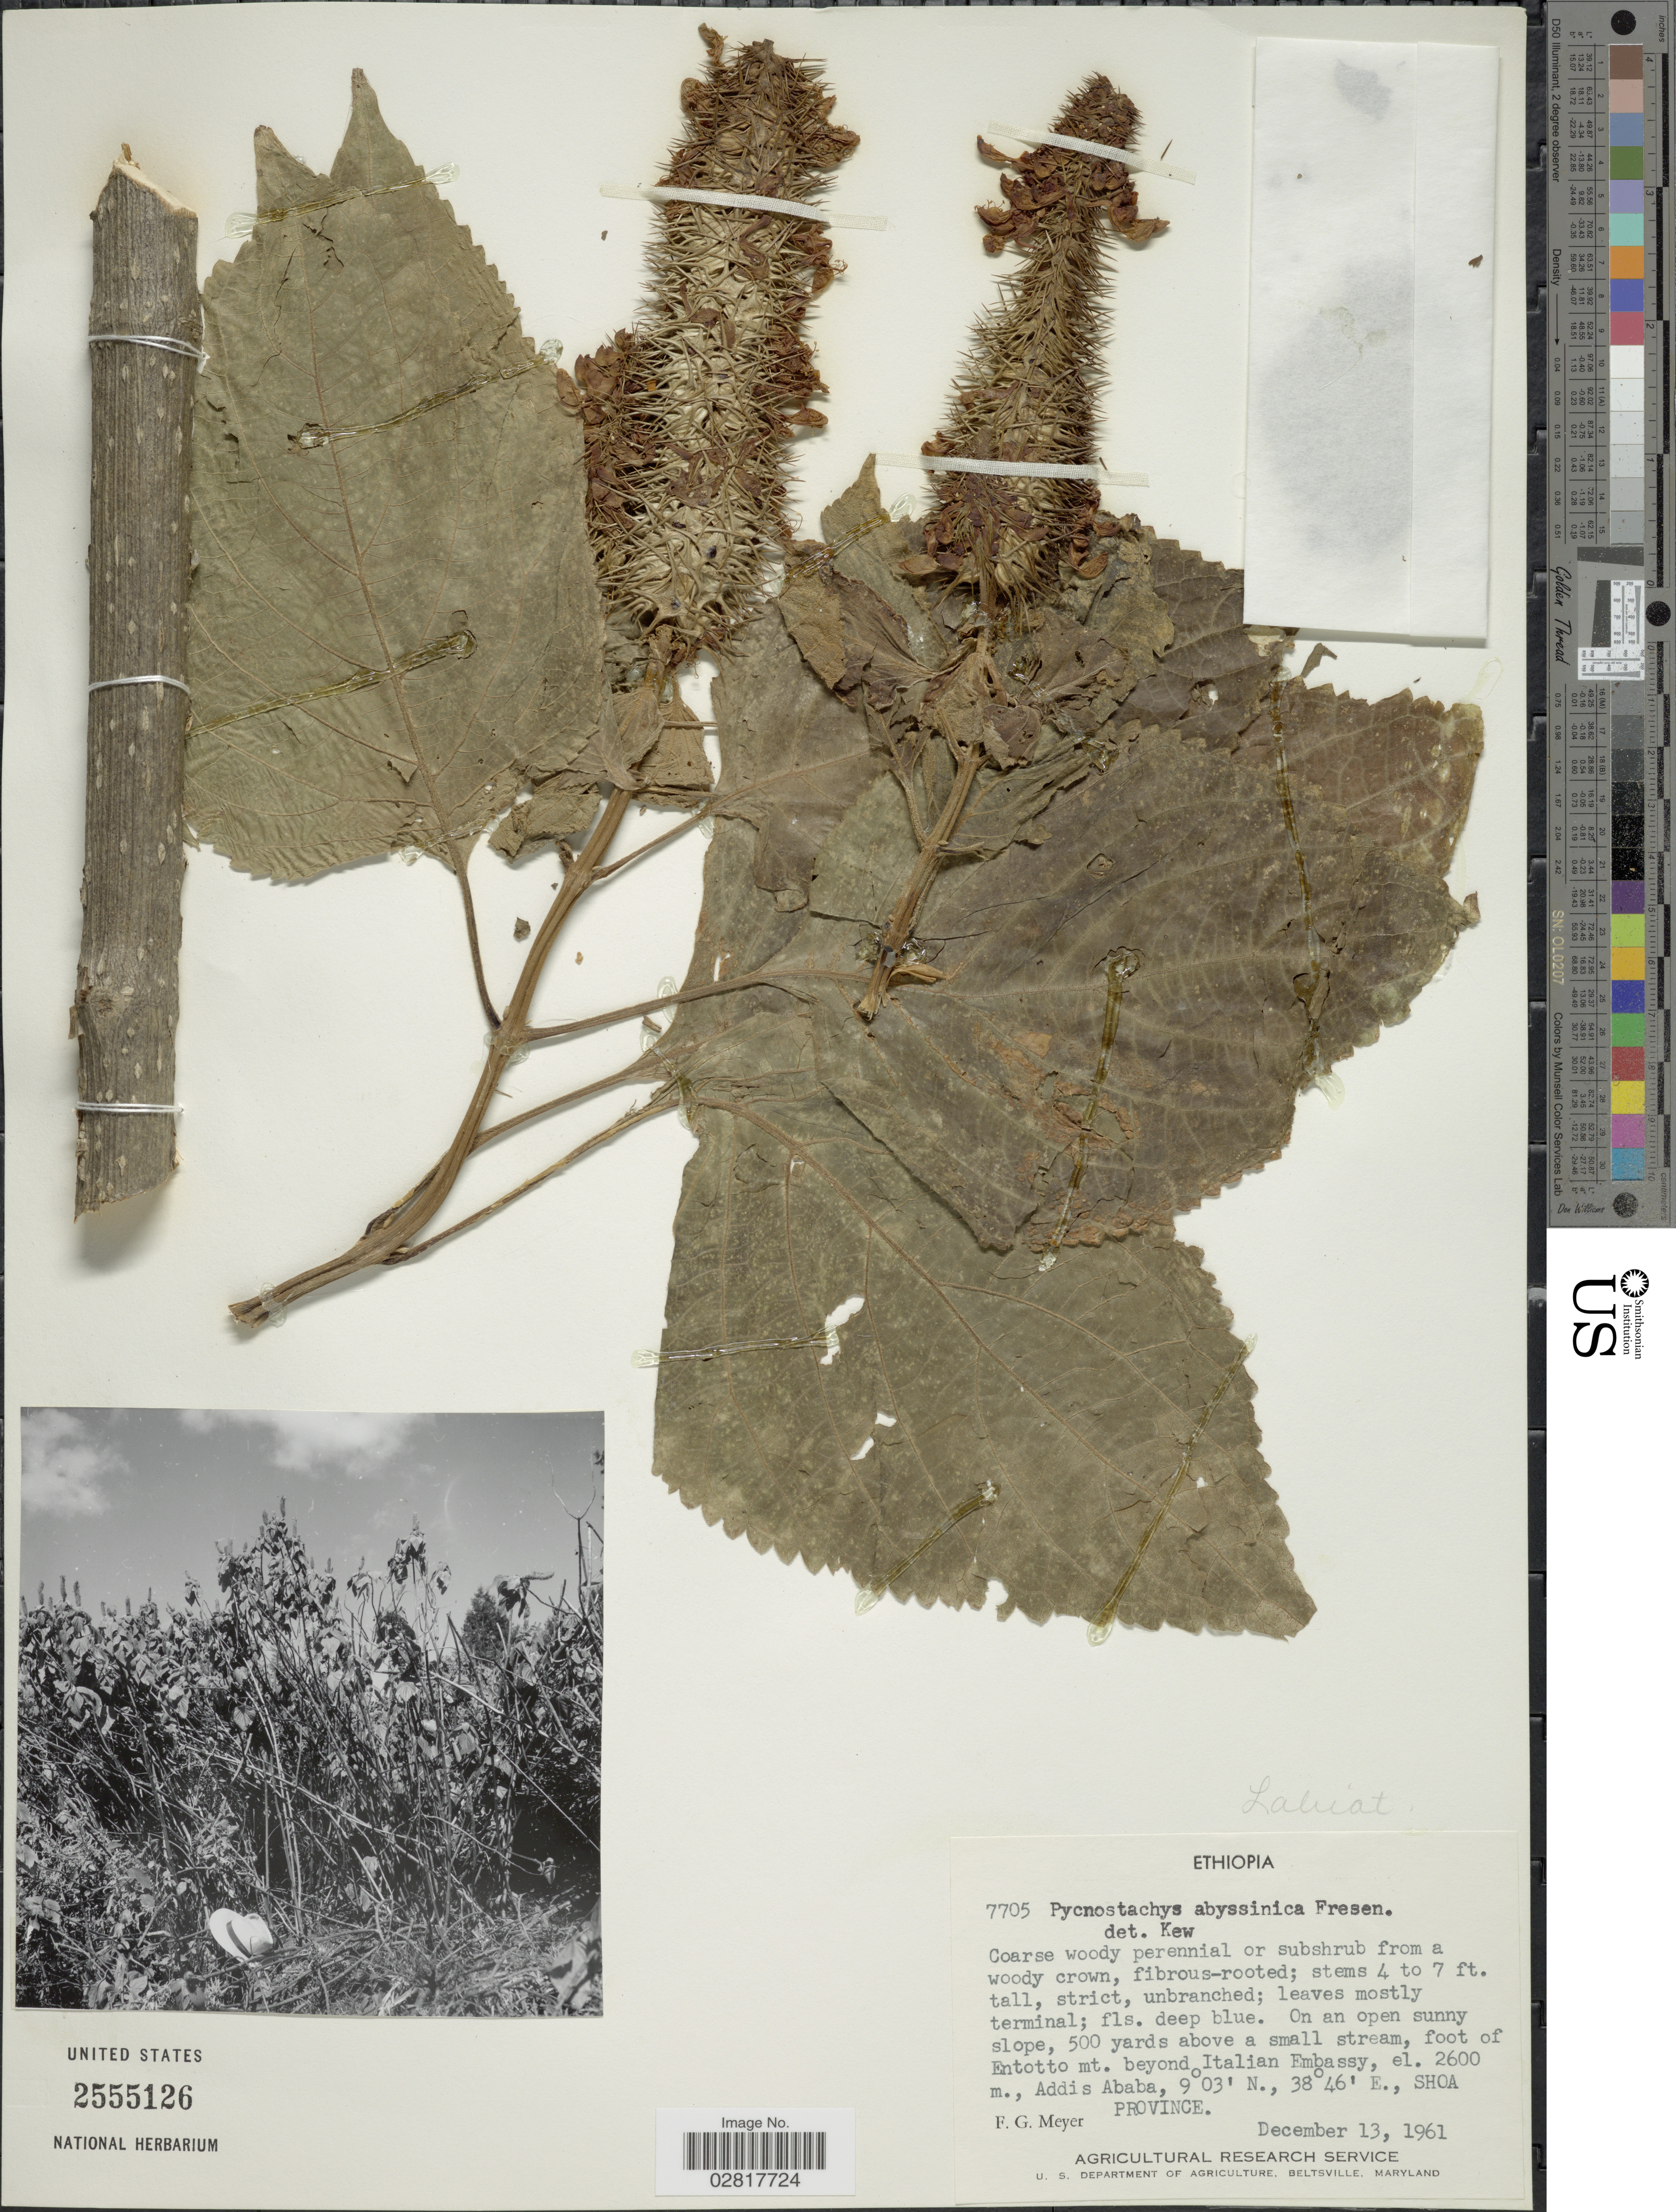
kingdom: Plantae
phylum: Tracheophyta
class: Magnoliopsida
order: Lamiales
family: Lamiaceae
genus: Pycnostachys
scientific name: Pycnostachys abyssinica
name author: Fresen.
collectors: F. G. Meyer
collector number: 7705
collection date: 1961-12-13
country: Ethiopia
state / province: Addis Ababa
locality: On an open sunny slope, 500 yards above a small stream, foot of Entotto mt. beyond Italian Embassy, Shoa Province.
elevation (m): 2600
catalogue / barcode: US 2555126